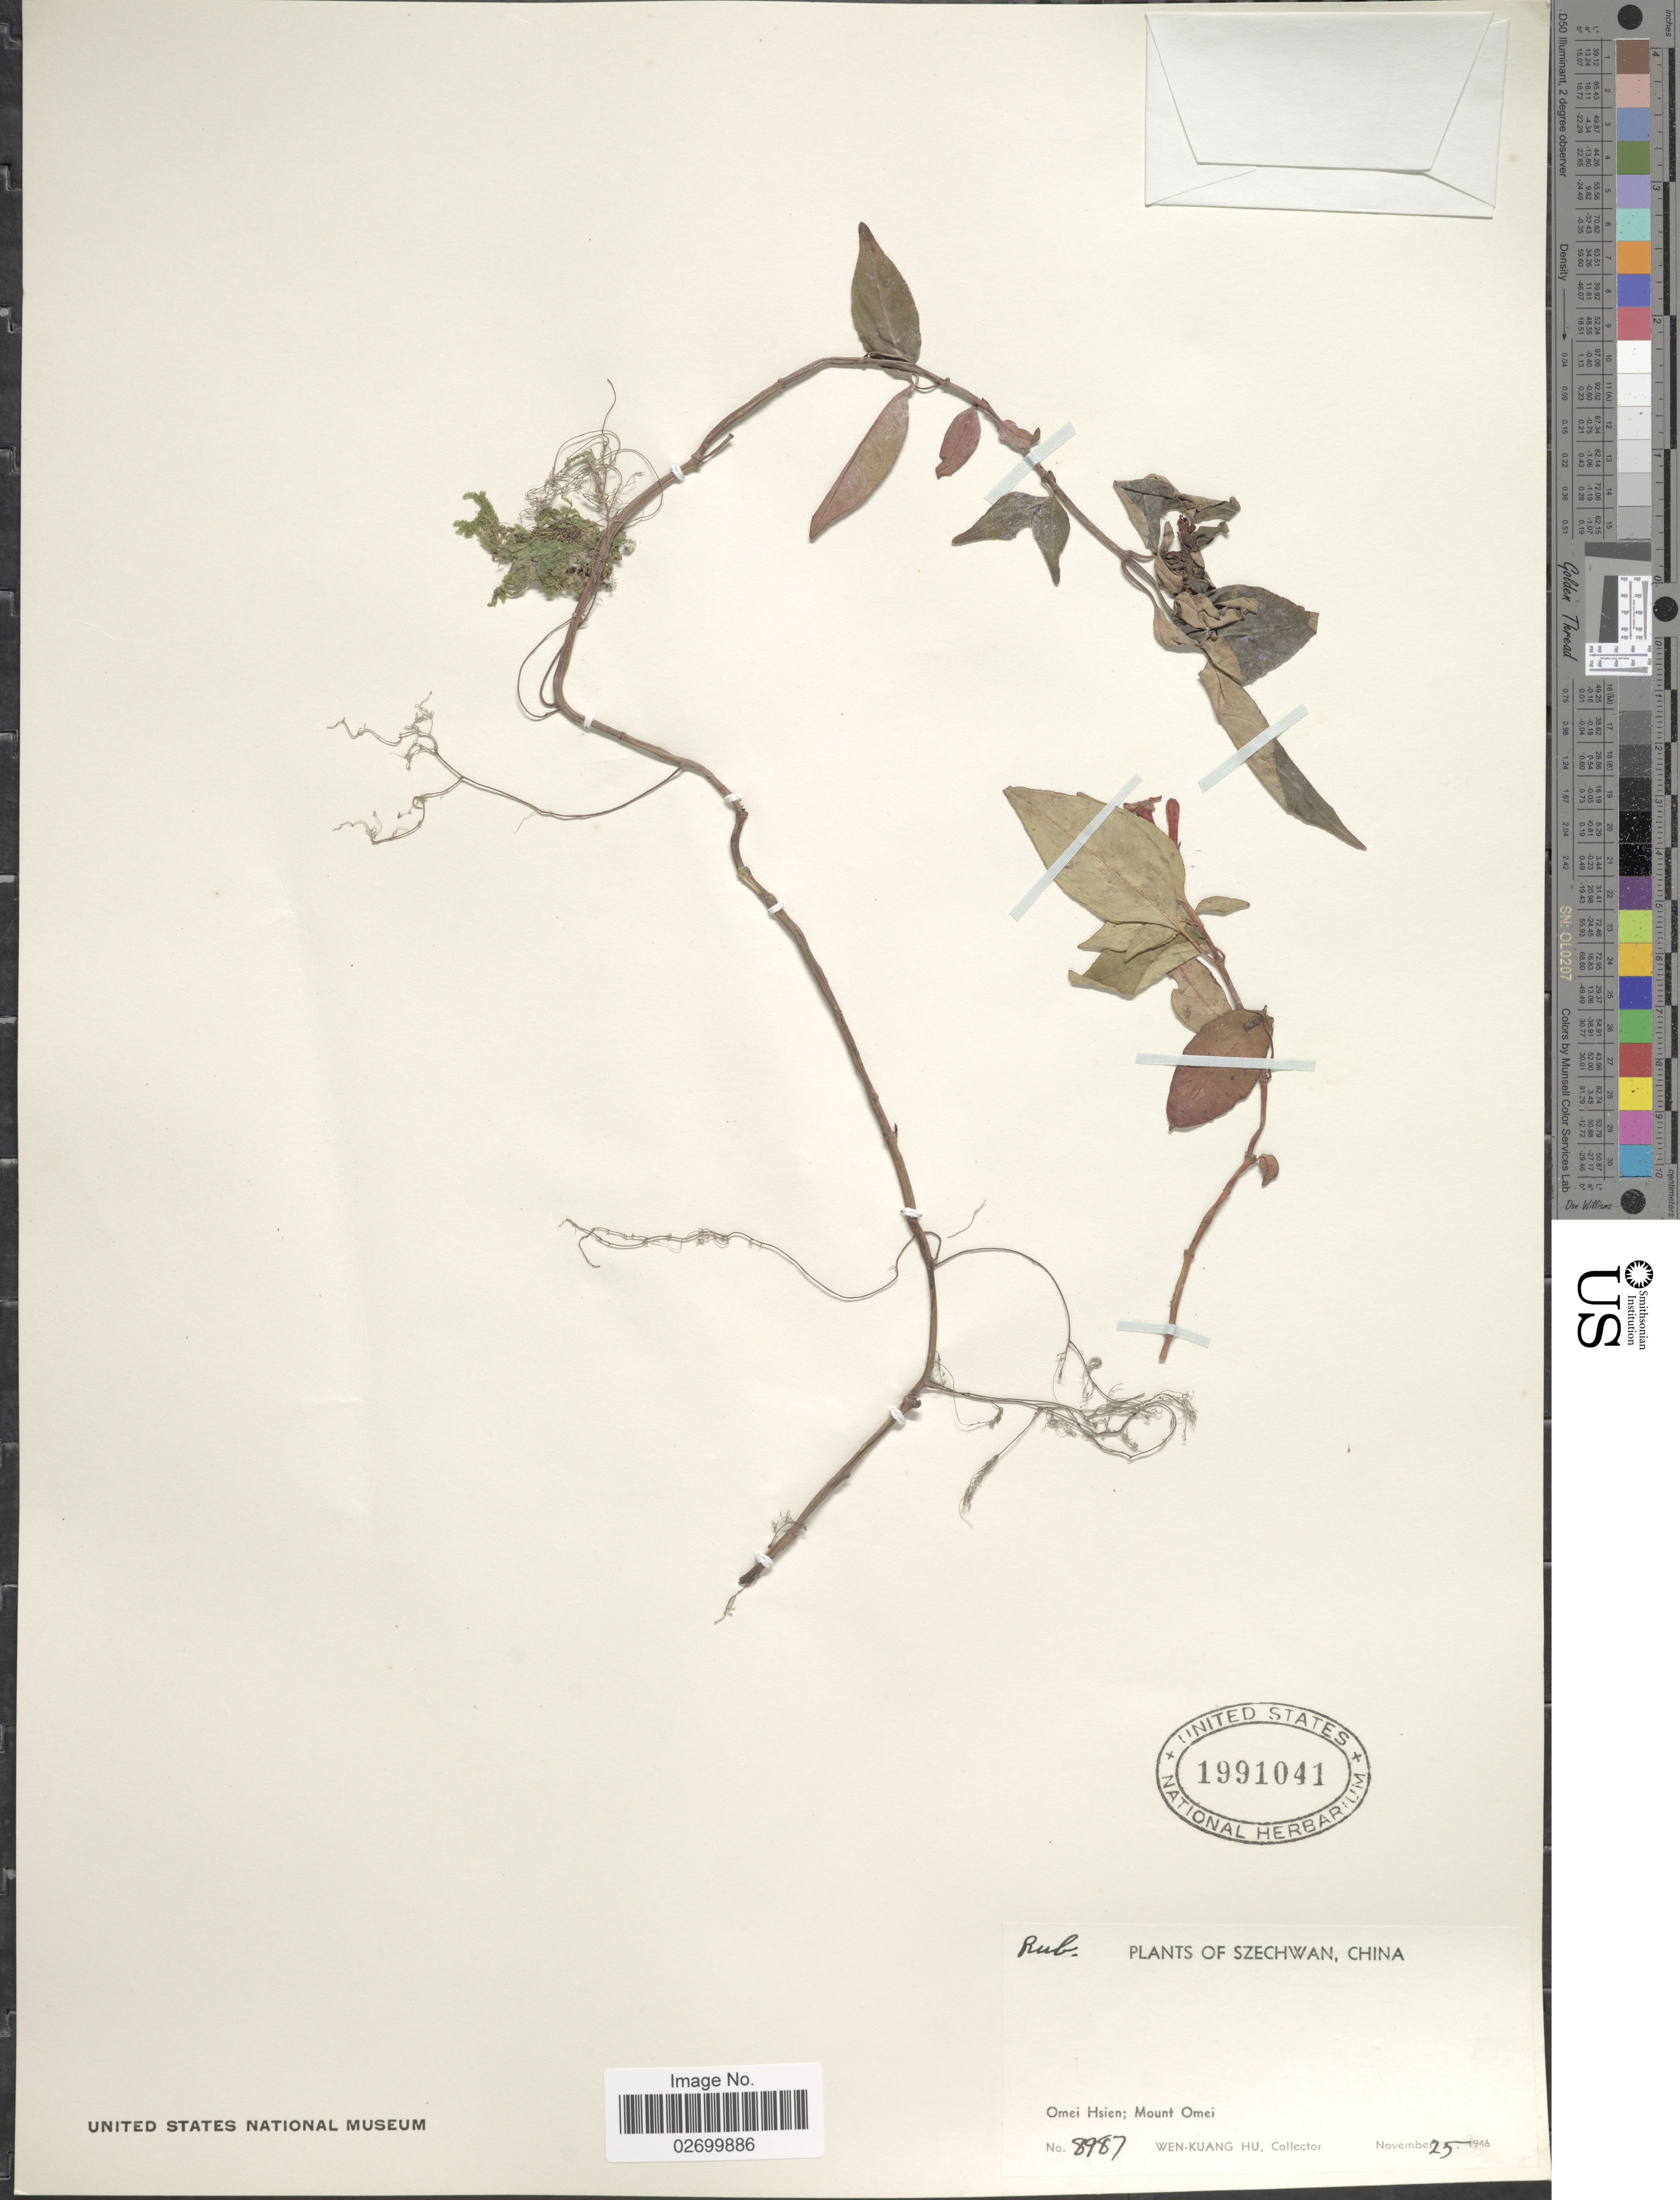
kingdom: Plantae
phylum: Tracheophyta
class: Magnoliopsida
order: Gentianales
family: Rubiaceae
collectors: W. K. Hu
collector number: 8987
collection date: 1946-11-25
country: China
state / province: Sichuan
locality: Szechwan. Omei Hsien: Mount Omei.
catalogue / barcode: US 1991041